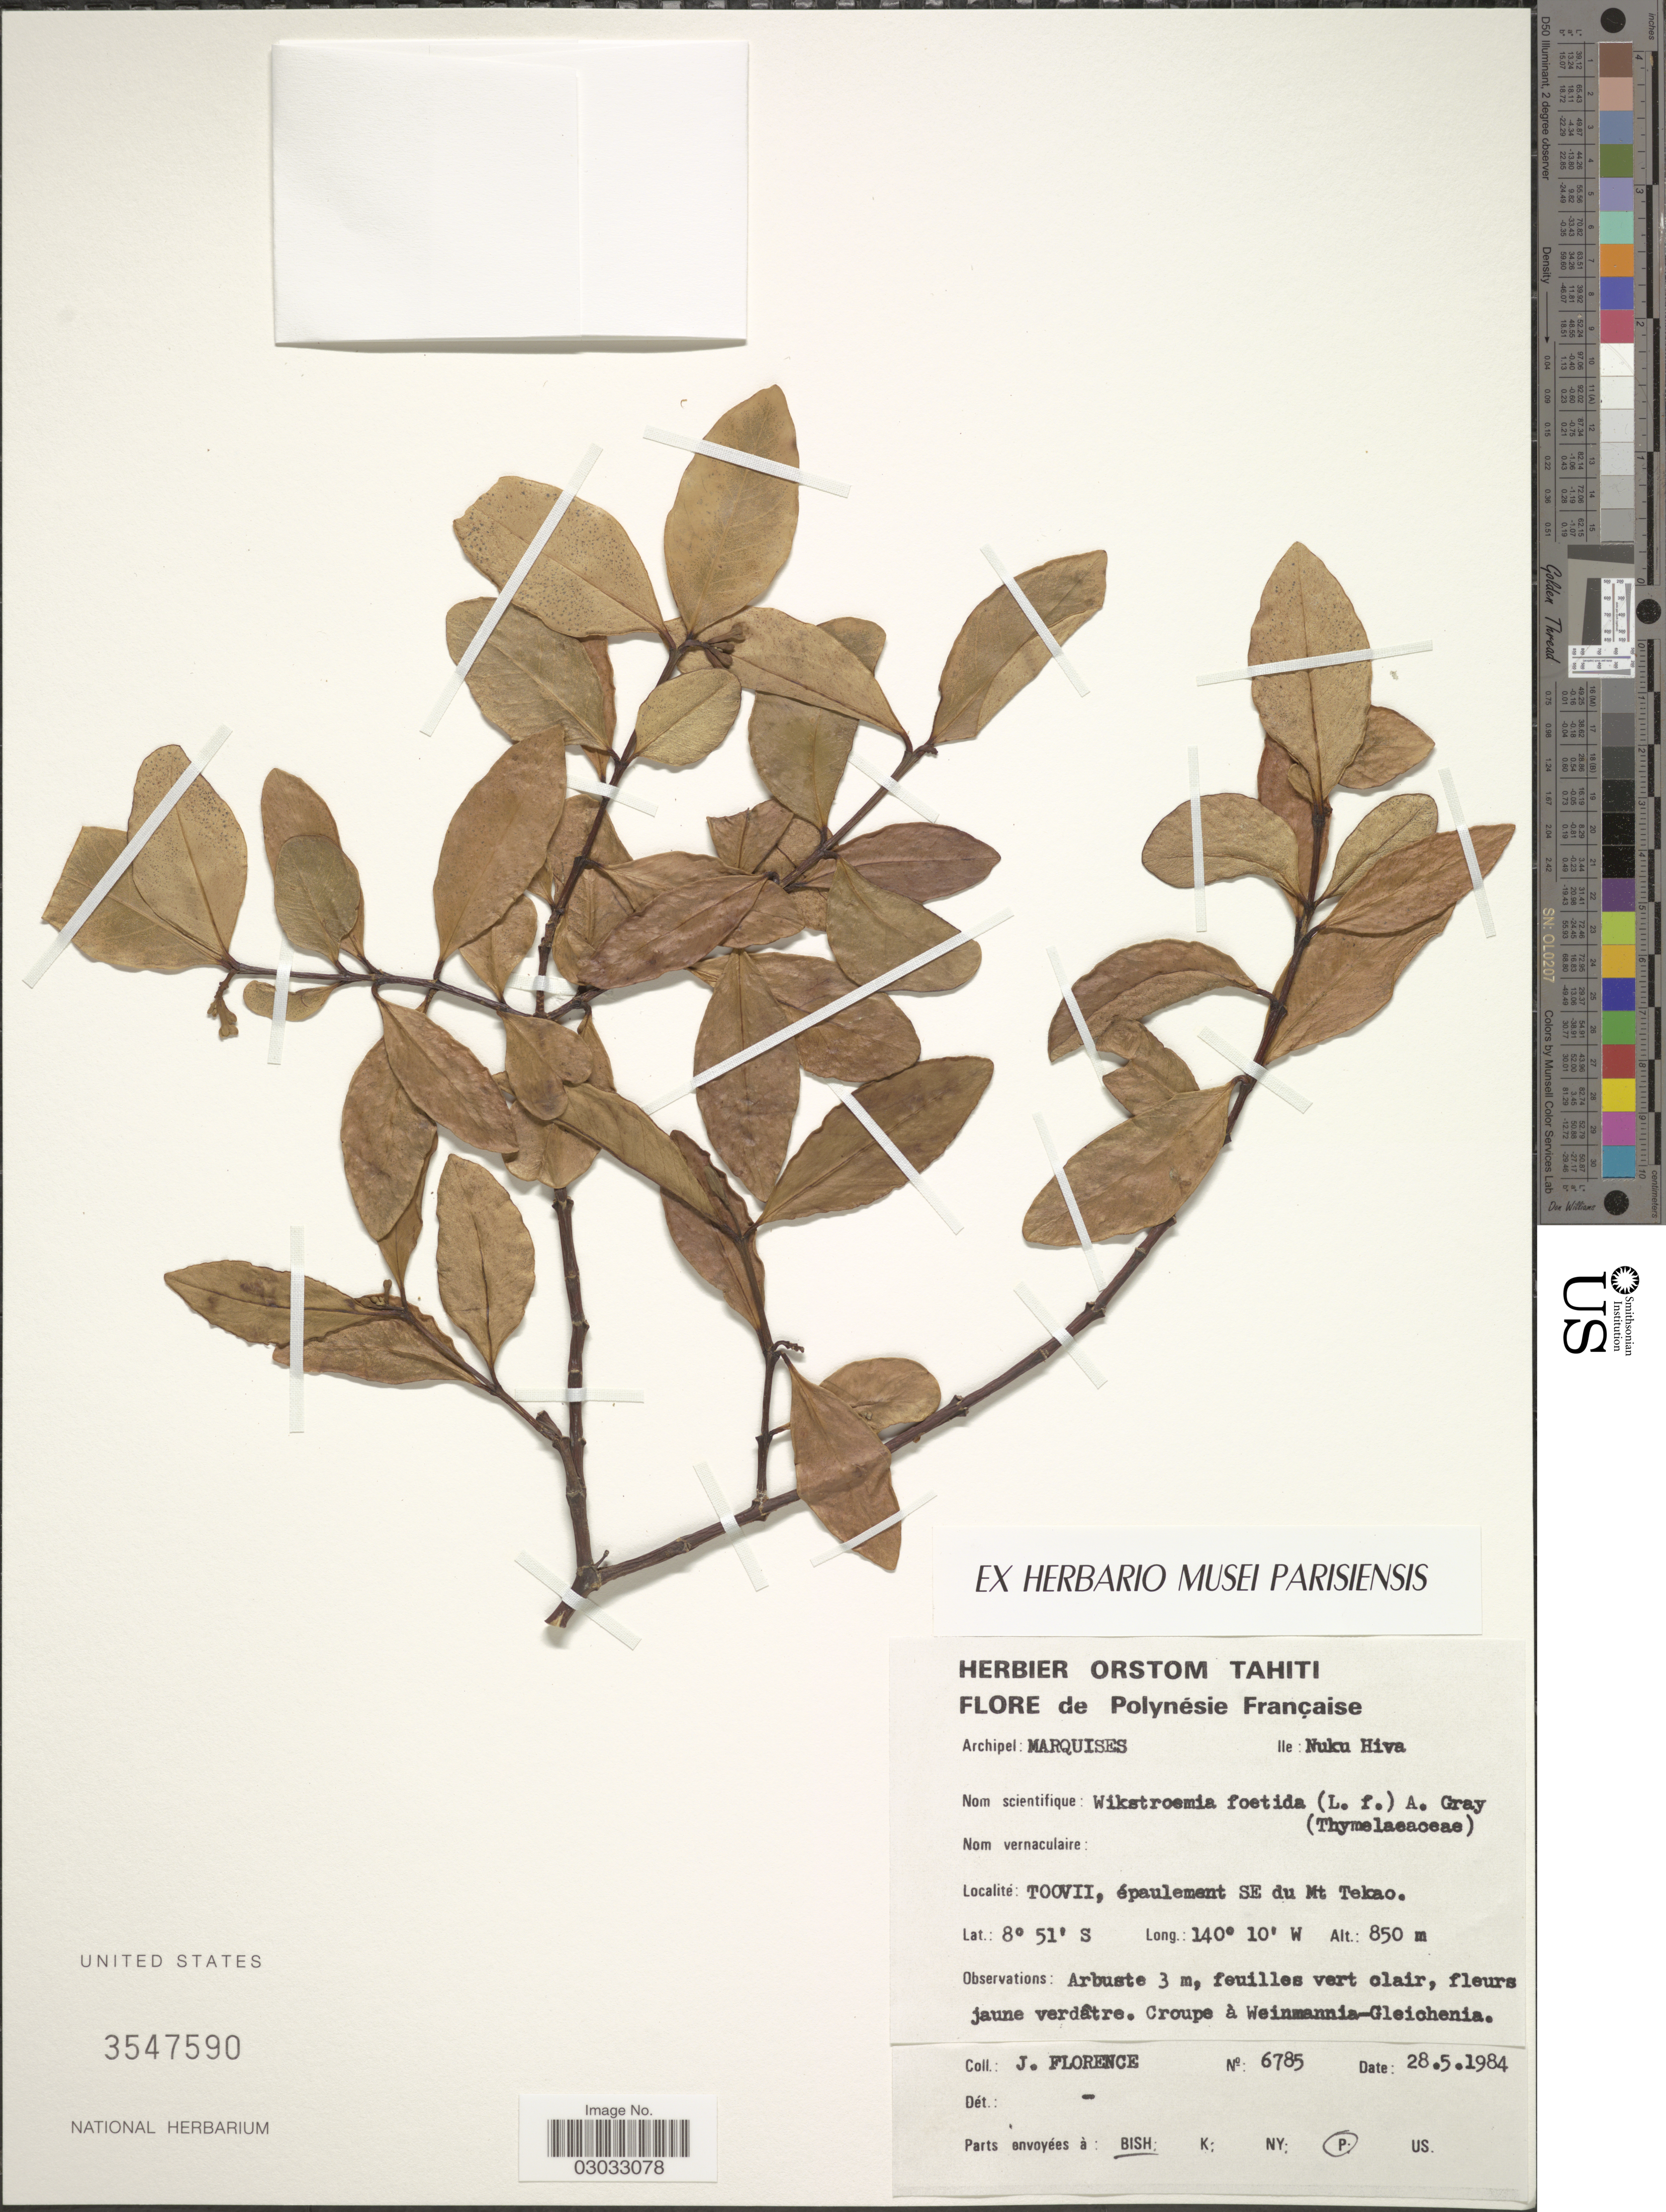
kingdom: Plantae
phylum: Tracheophyta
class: Magnoliopsida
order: Malvales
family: Thymelaeaceae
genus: Wikstroemia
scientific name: Wikstroemia coriacea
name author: Seem.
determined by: Florence, J.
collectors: J. Florence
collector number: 6785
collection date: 1984-05-28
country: French Polynesia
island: Nuku Hiva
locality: Archipel: Marquises, Ile: Nuku Hiva, Toovii, épaulement SE du Mt Tekao.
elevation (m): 850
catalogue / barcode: US 3547590